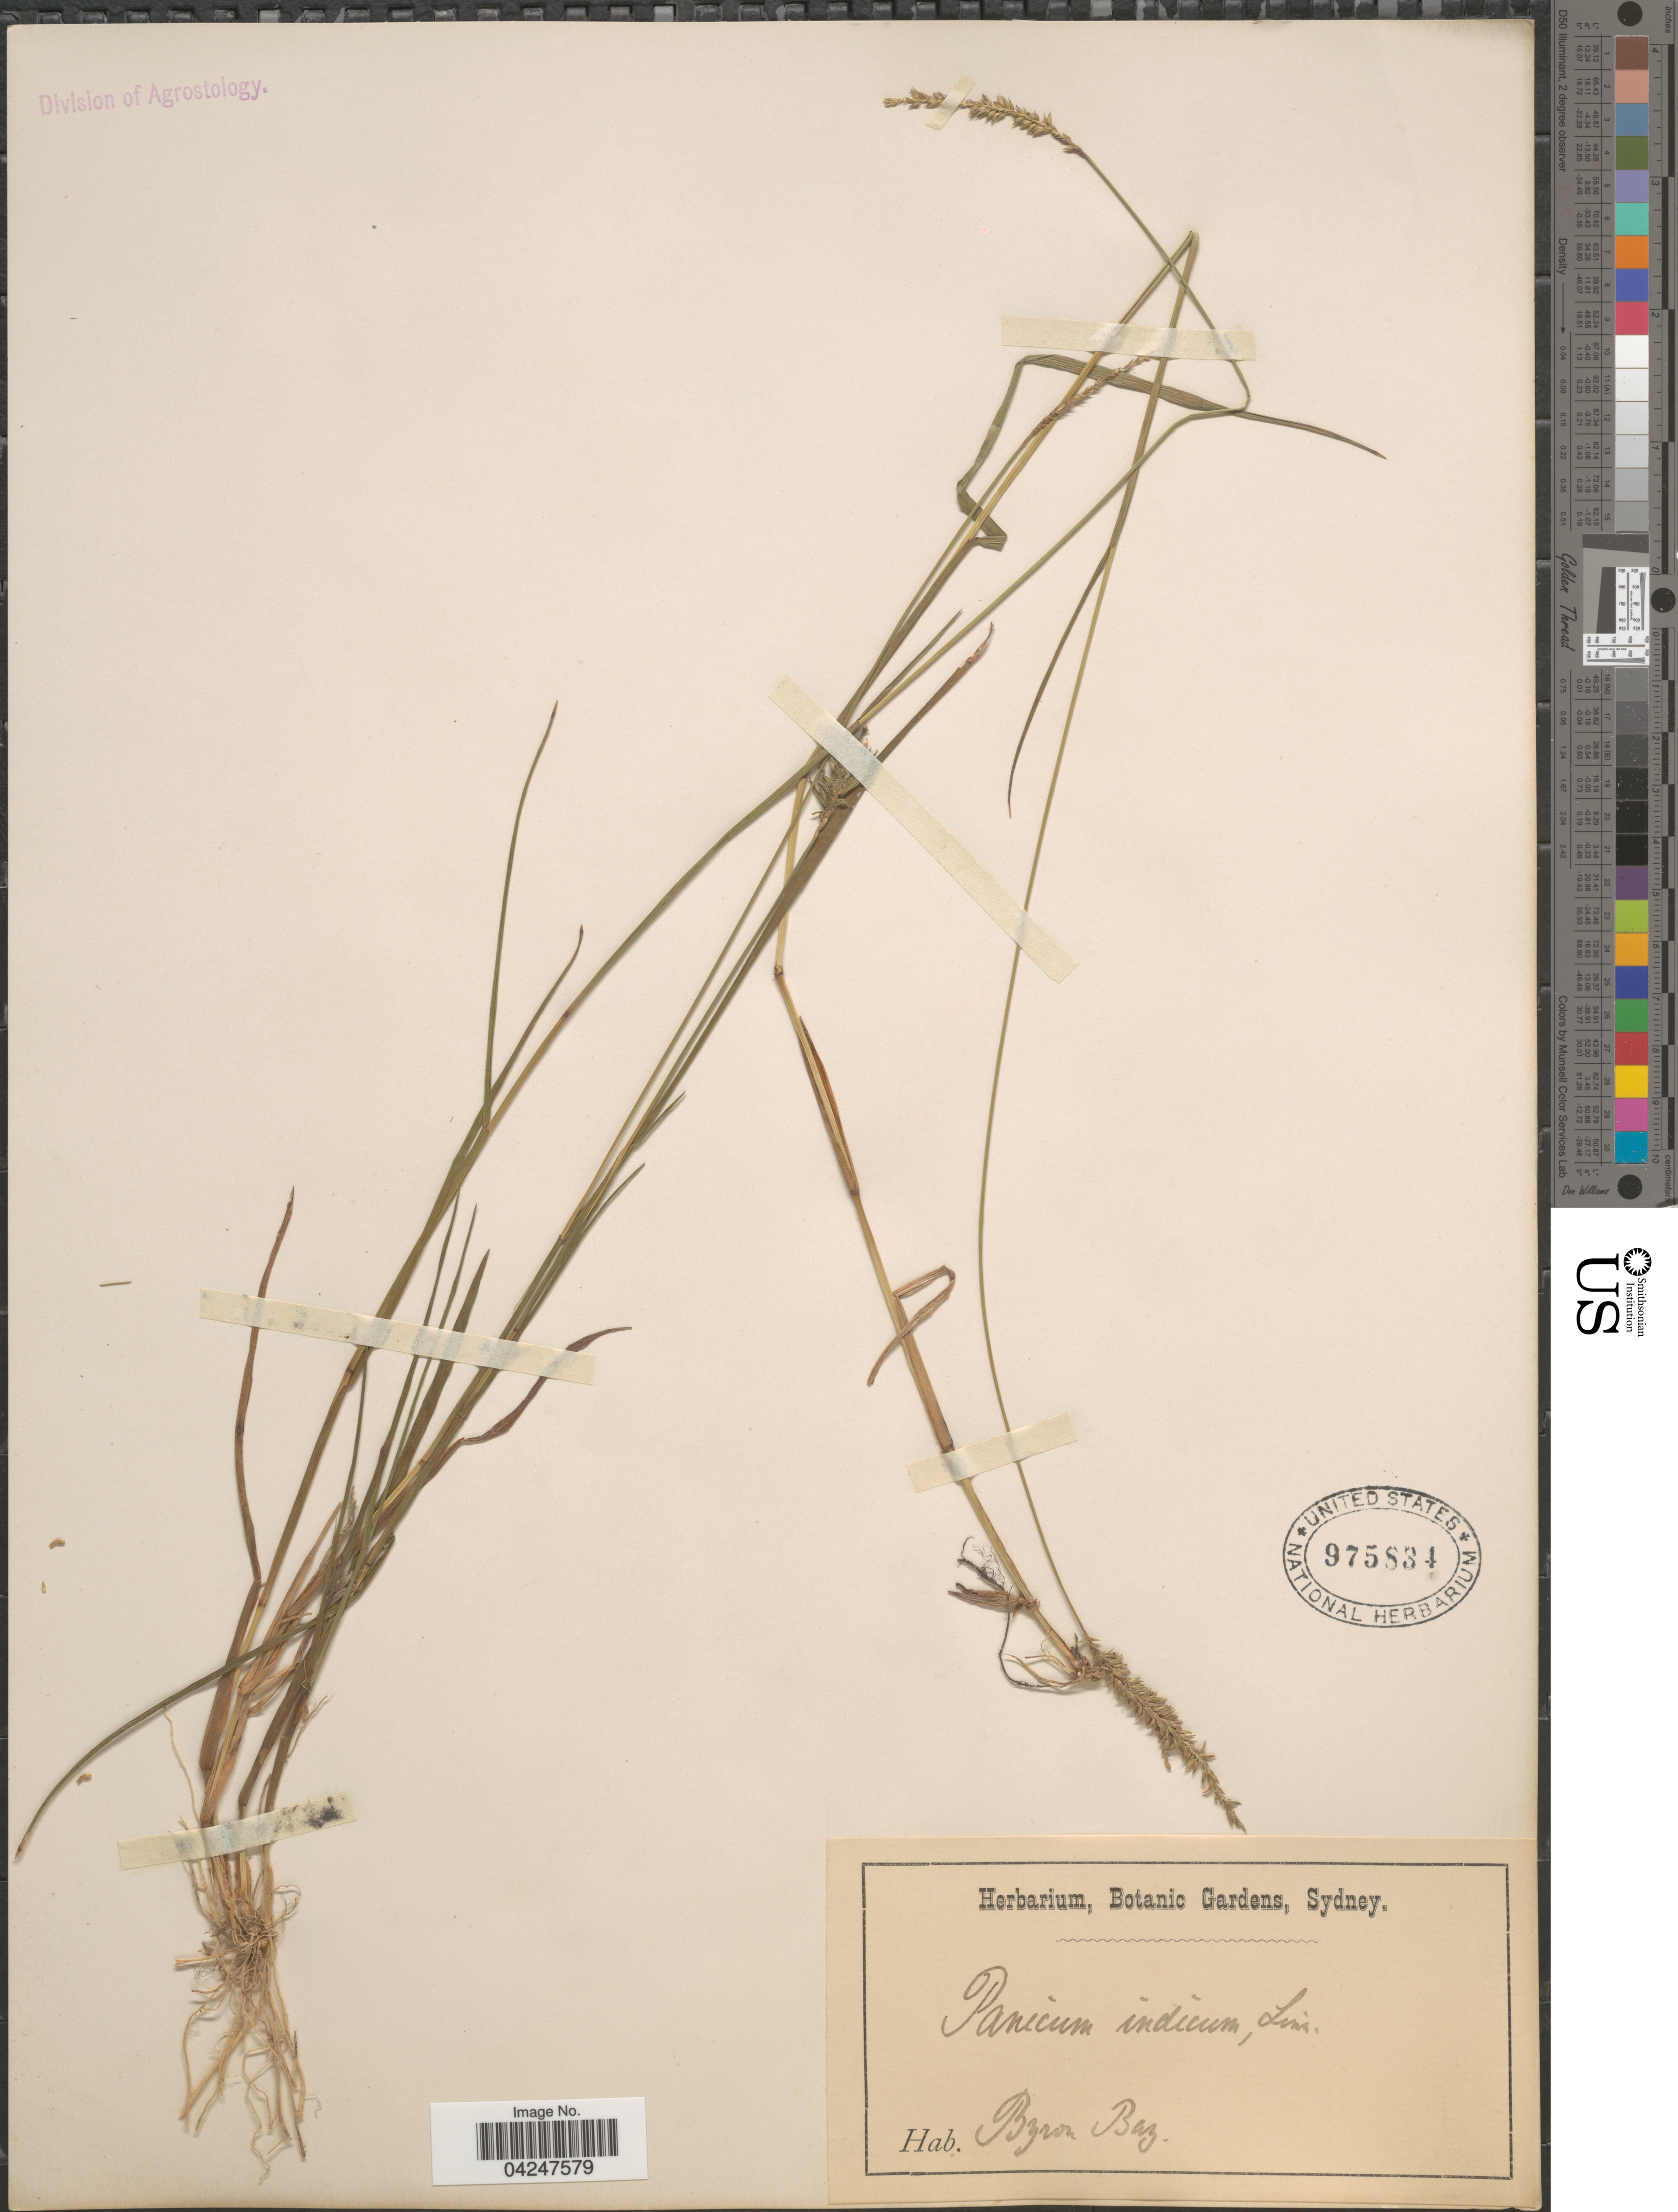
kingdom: Plantae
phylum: Tracheophyta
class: Liliopsida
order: Poales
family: Poaceae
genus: Sacciolepis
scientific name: Sacciolepis indica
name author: (L.) Chase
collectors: ex Herb. Bot. Gard. Sydney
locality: Byron Baz.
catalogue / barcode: US 975834